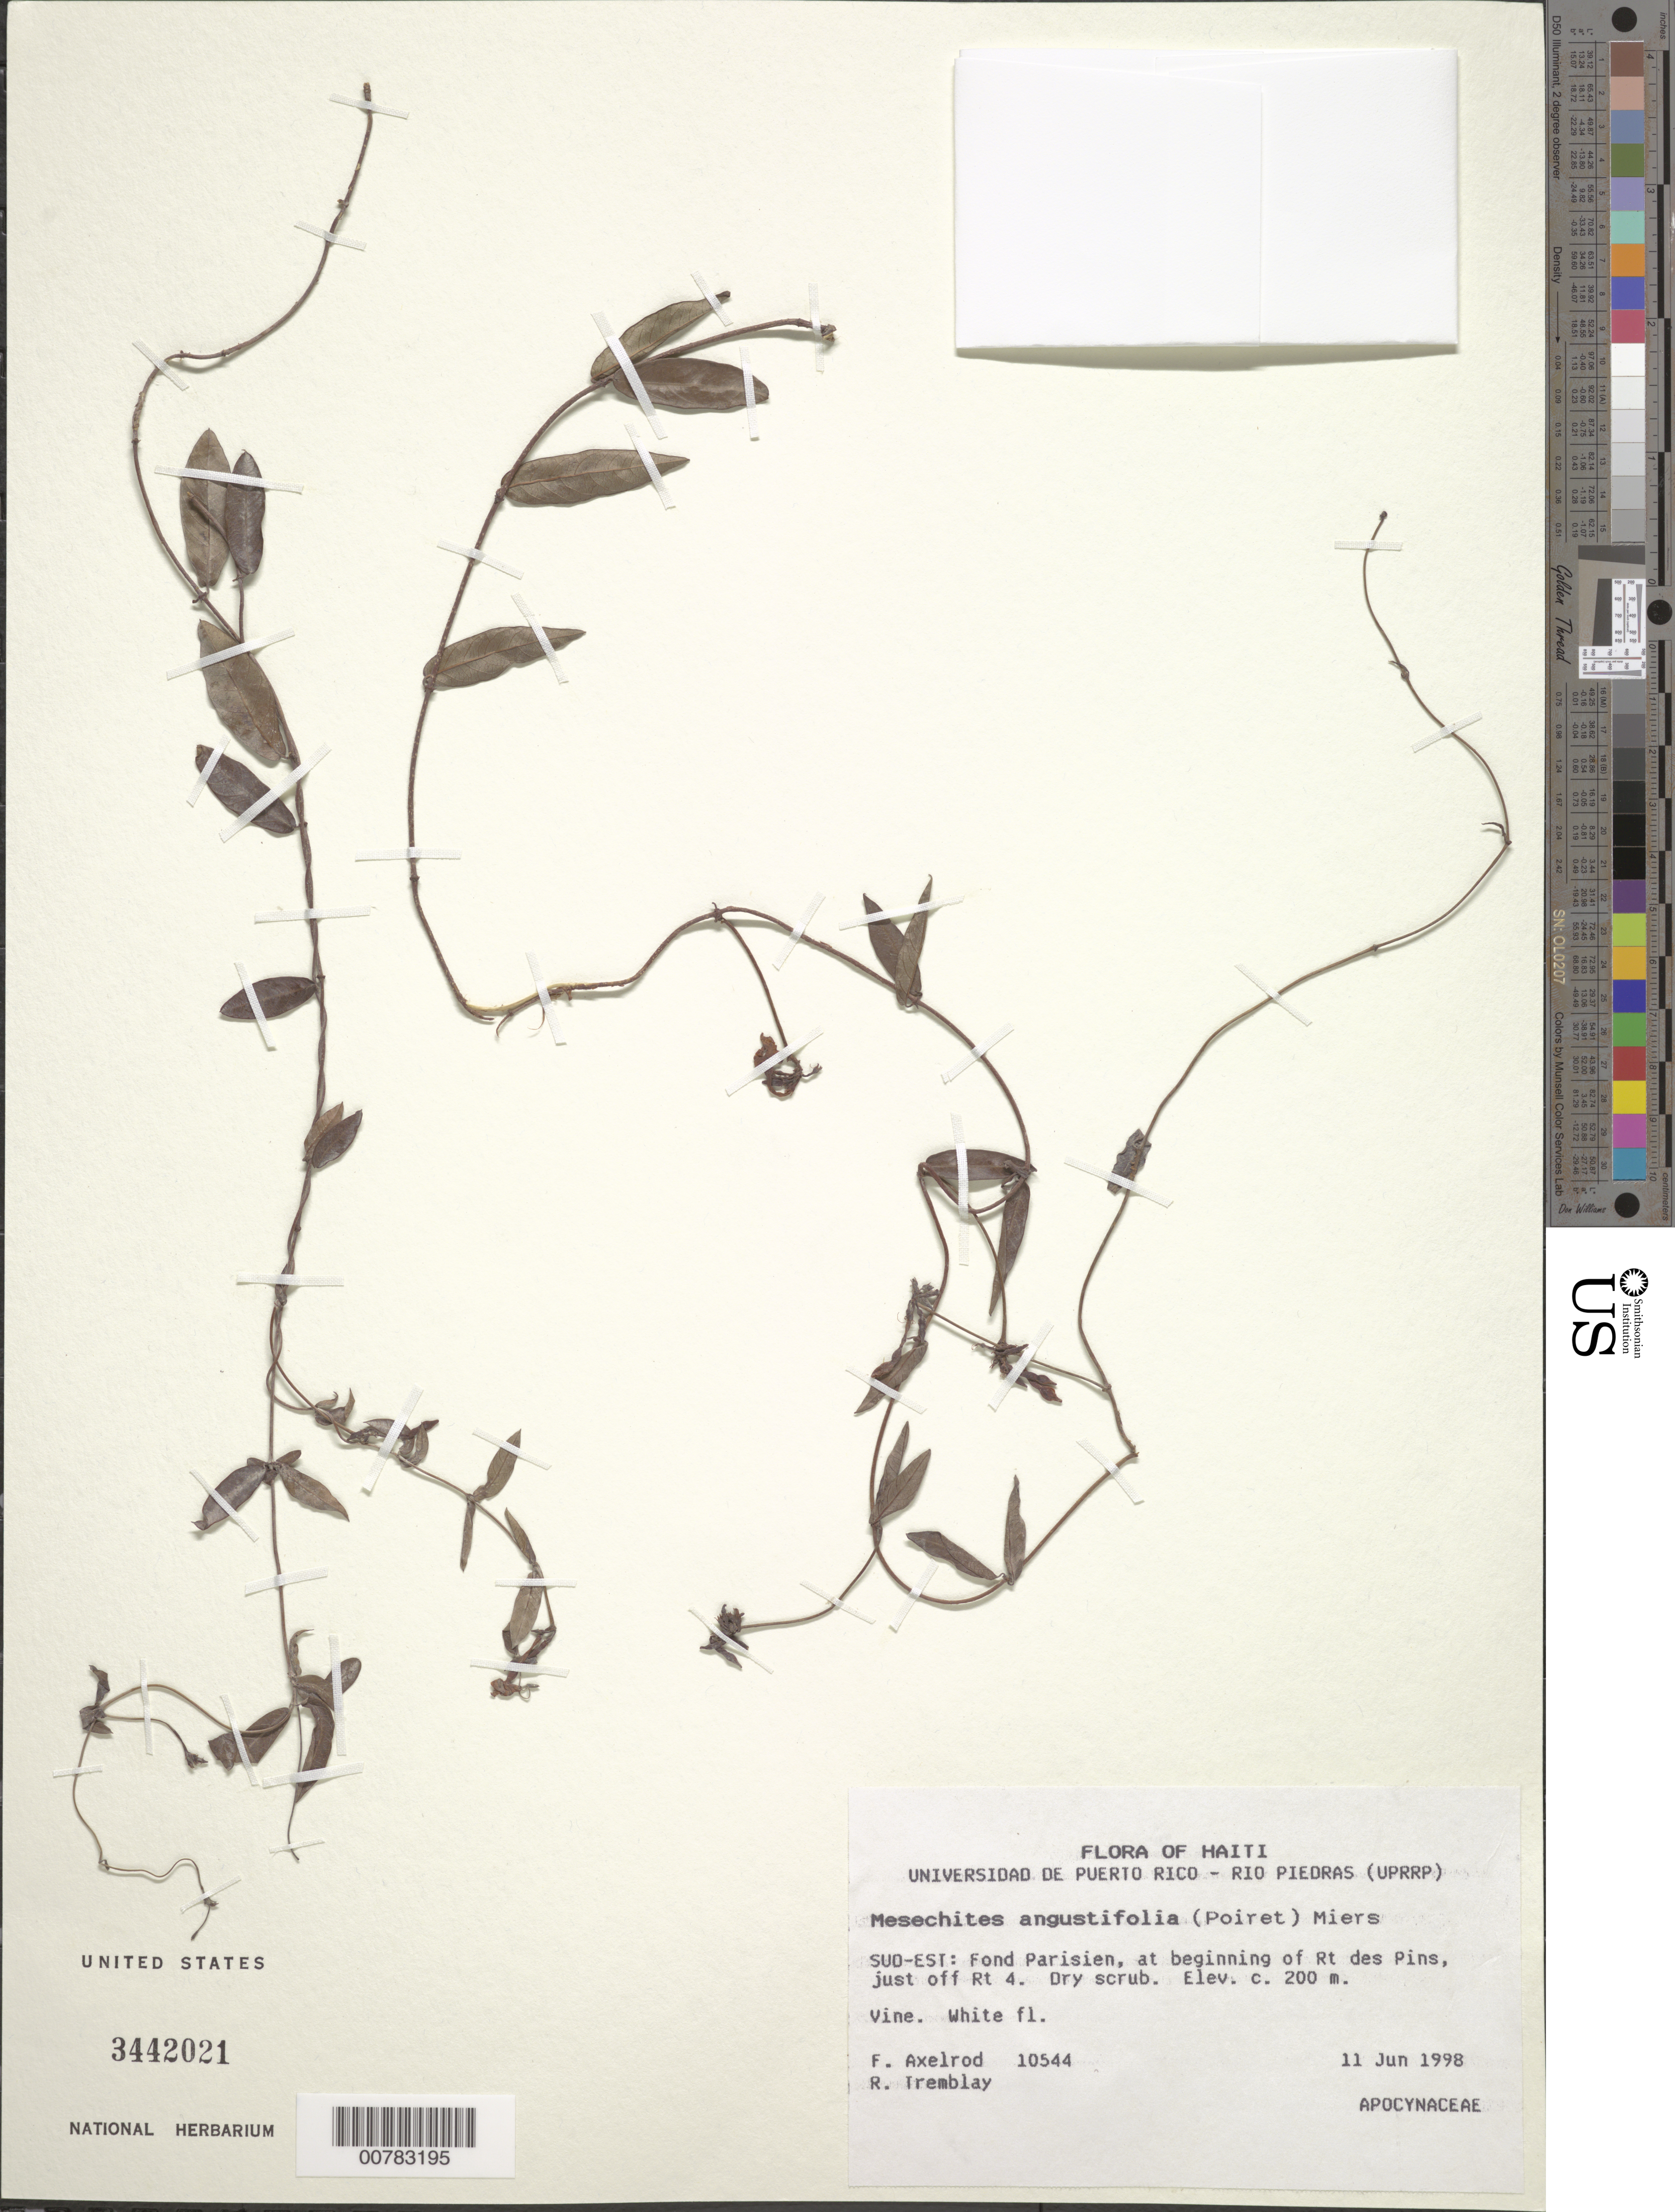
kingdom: Plantae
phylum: Tracheophyta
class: Magnoliopsida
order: Gentianales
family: Apocynaceae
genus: Mesechites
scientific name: Mesechites angustifolius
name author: (Poir.) Miers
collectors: F. S. Axelrod & R. L. Tremblay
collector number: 10544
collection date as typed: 11 Jun 1988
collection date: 1988-06-11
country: Haiti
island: Hispaniola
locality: SUD-EST: Fond Parisien, at beginning of Rt. Des Pins, just off Rt 4.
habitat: Dry scrub.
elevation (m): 200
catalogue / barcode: US 3442021